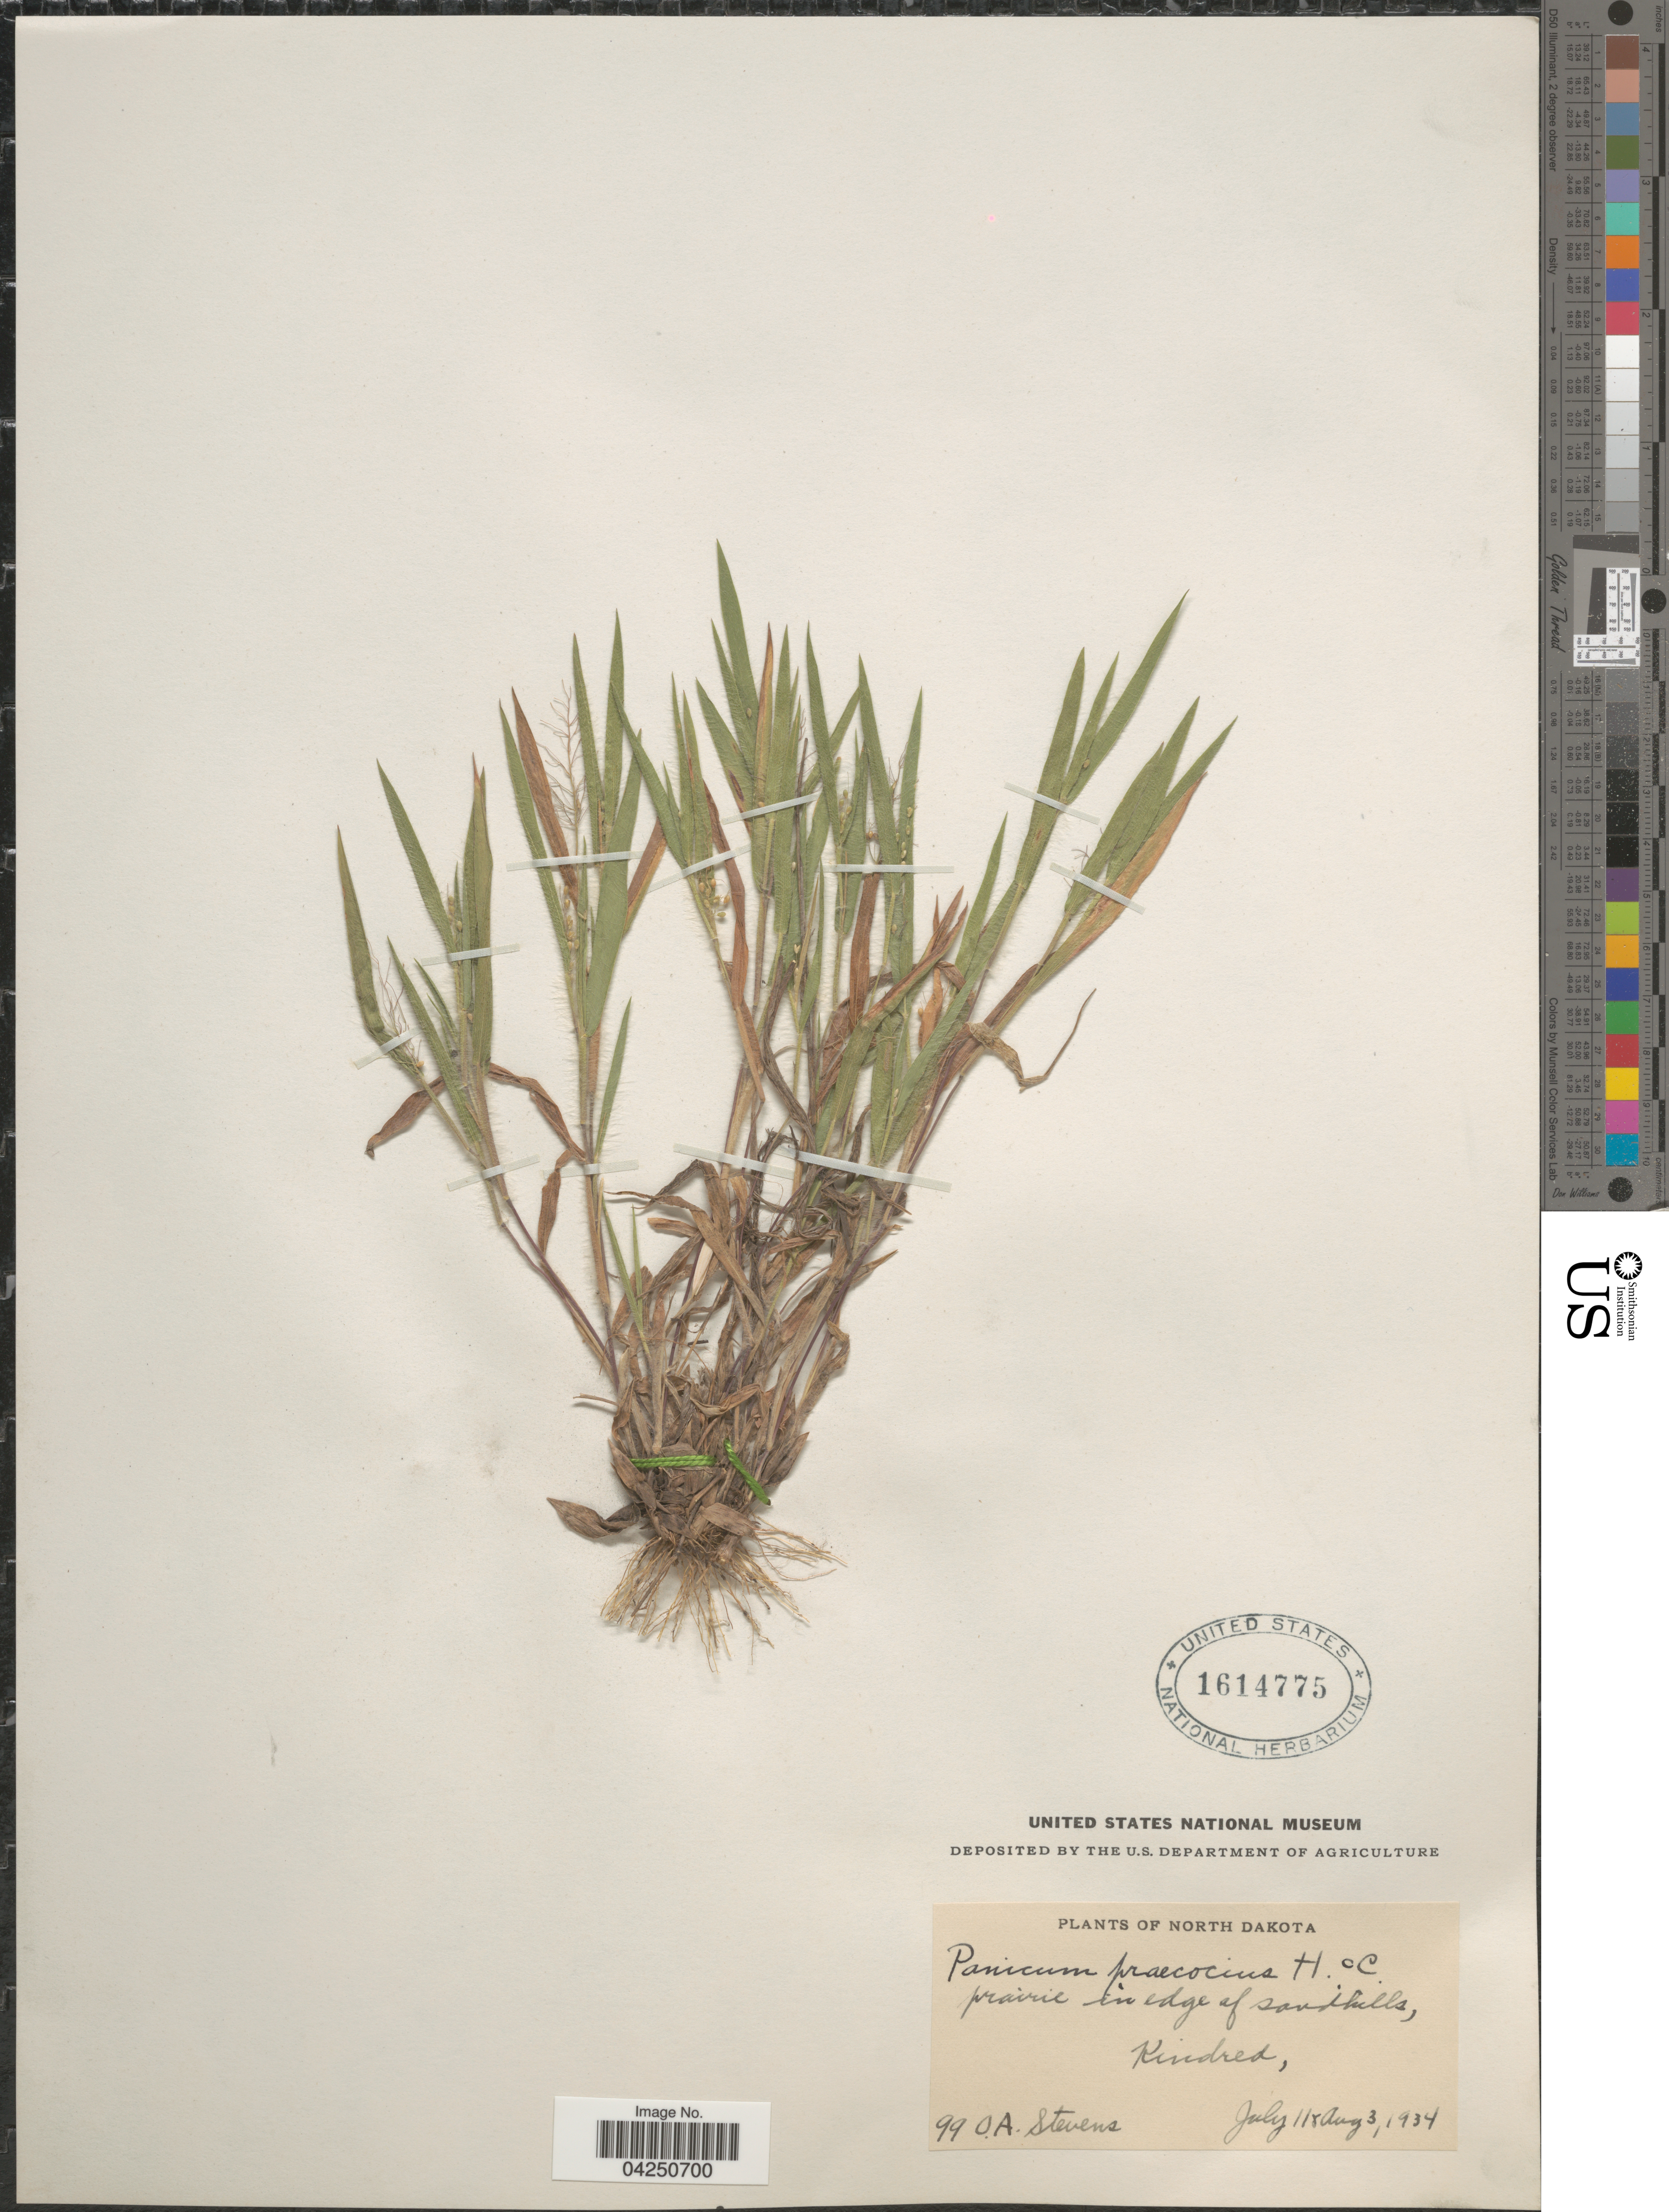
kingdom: Plantae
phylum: Tracheophyta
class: Liliopsida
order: Poales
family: Poaceae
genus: Dichanthelium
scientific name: Dichanthelium acuminatum var. acuminatum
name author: (Sw.) Gould & C.A. Clark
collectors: O. A. Stevens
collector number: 99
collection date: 1934-07-11/1934-08-03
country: United States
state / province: North Dakota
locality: Prairie in edge of sandhills. Kindred.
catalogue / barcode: US 1614775